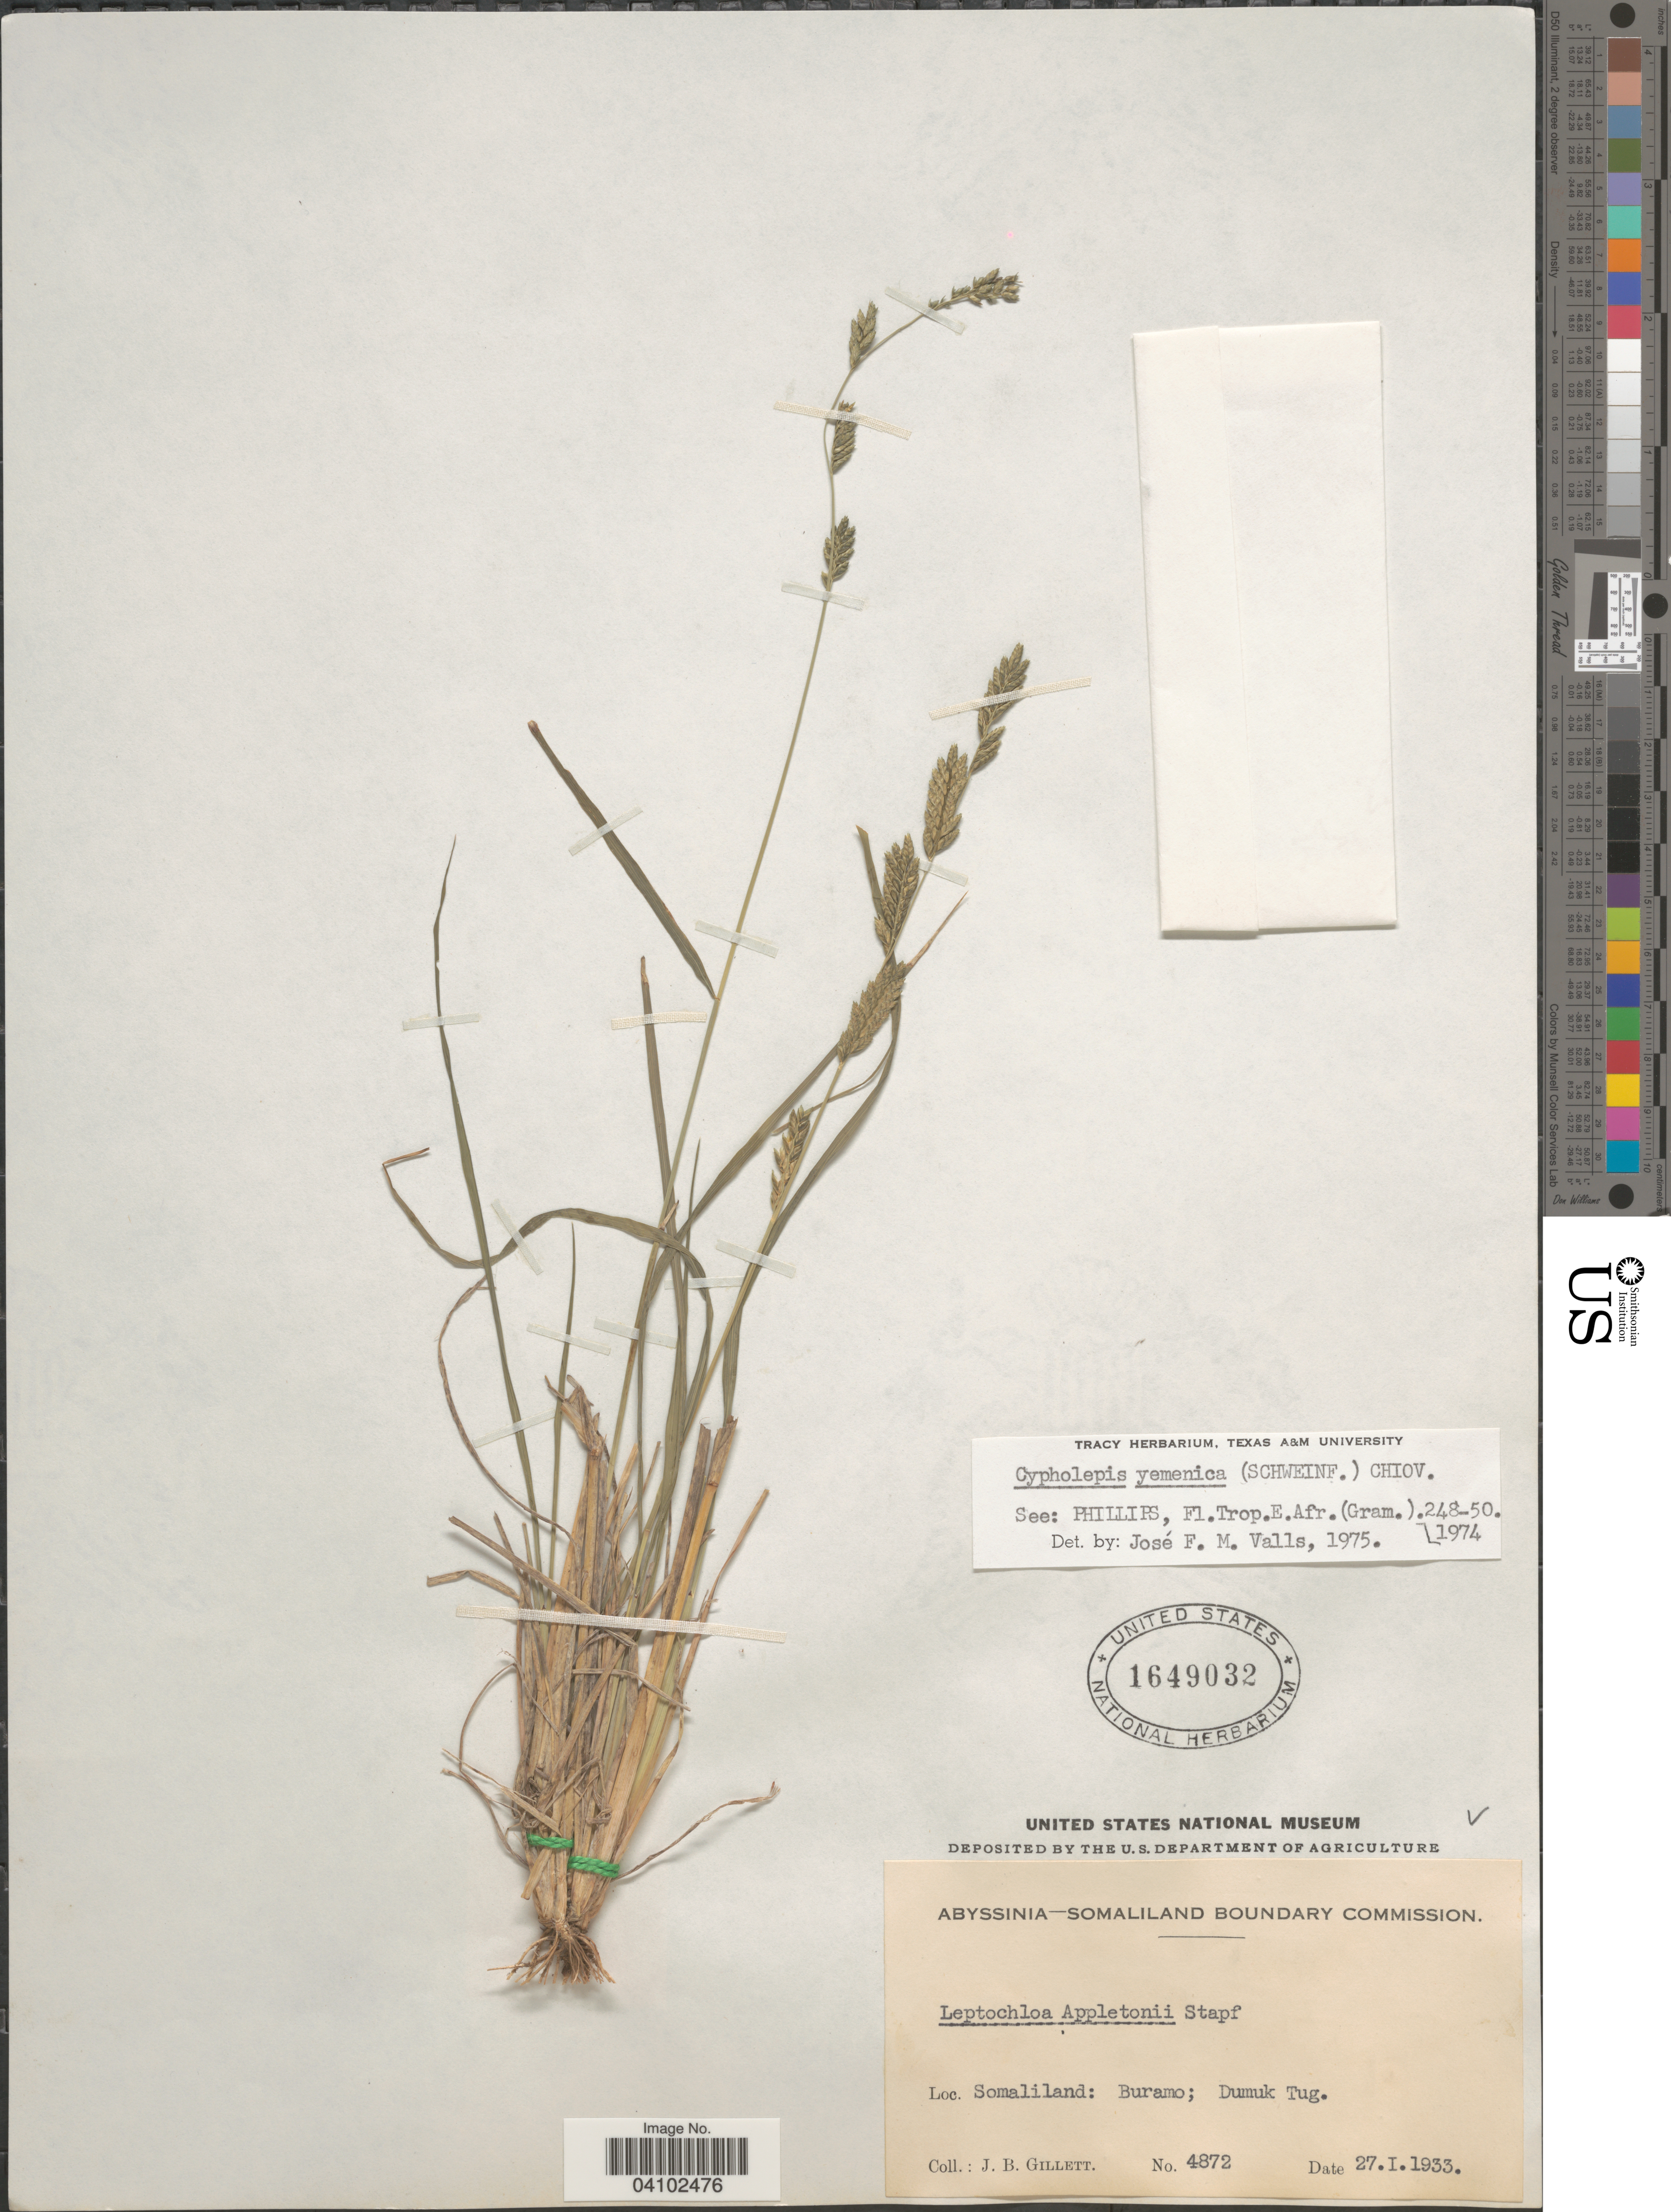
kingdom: Plantae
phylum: Tracheophyta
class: Liliopsida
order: Poales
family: Poaceae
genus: Disakisperma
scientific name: Disakisperma yemenicum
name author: (Schweinf.) P.M. Peterson & N. Snow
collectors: J. B. Gillett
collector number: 4872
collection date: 1933-01-27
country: Somalia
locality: Somaliland: Buramo; Dumuk Tug.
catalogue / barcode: US 1649032